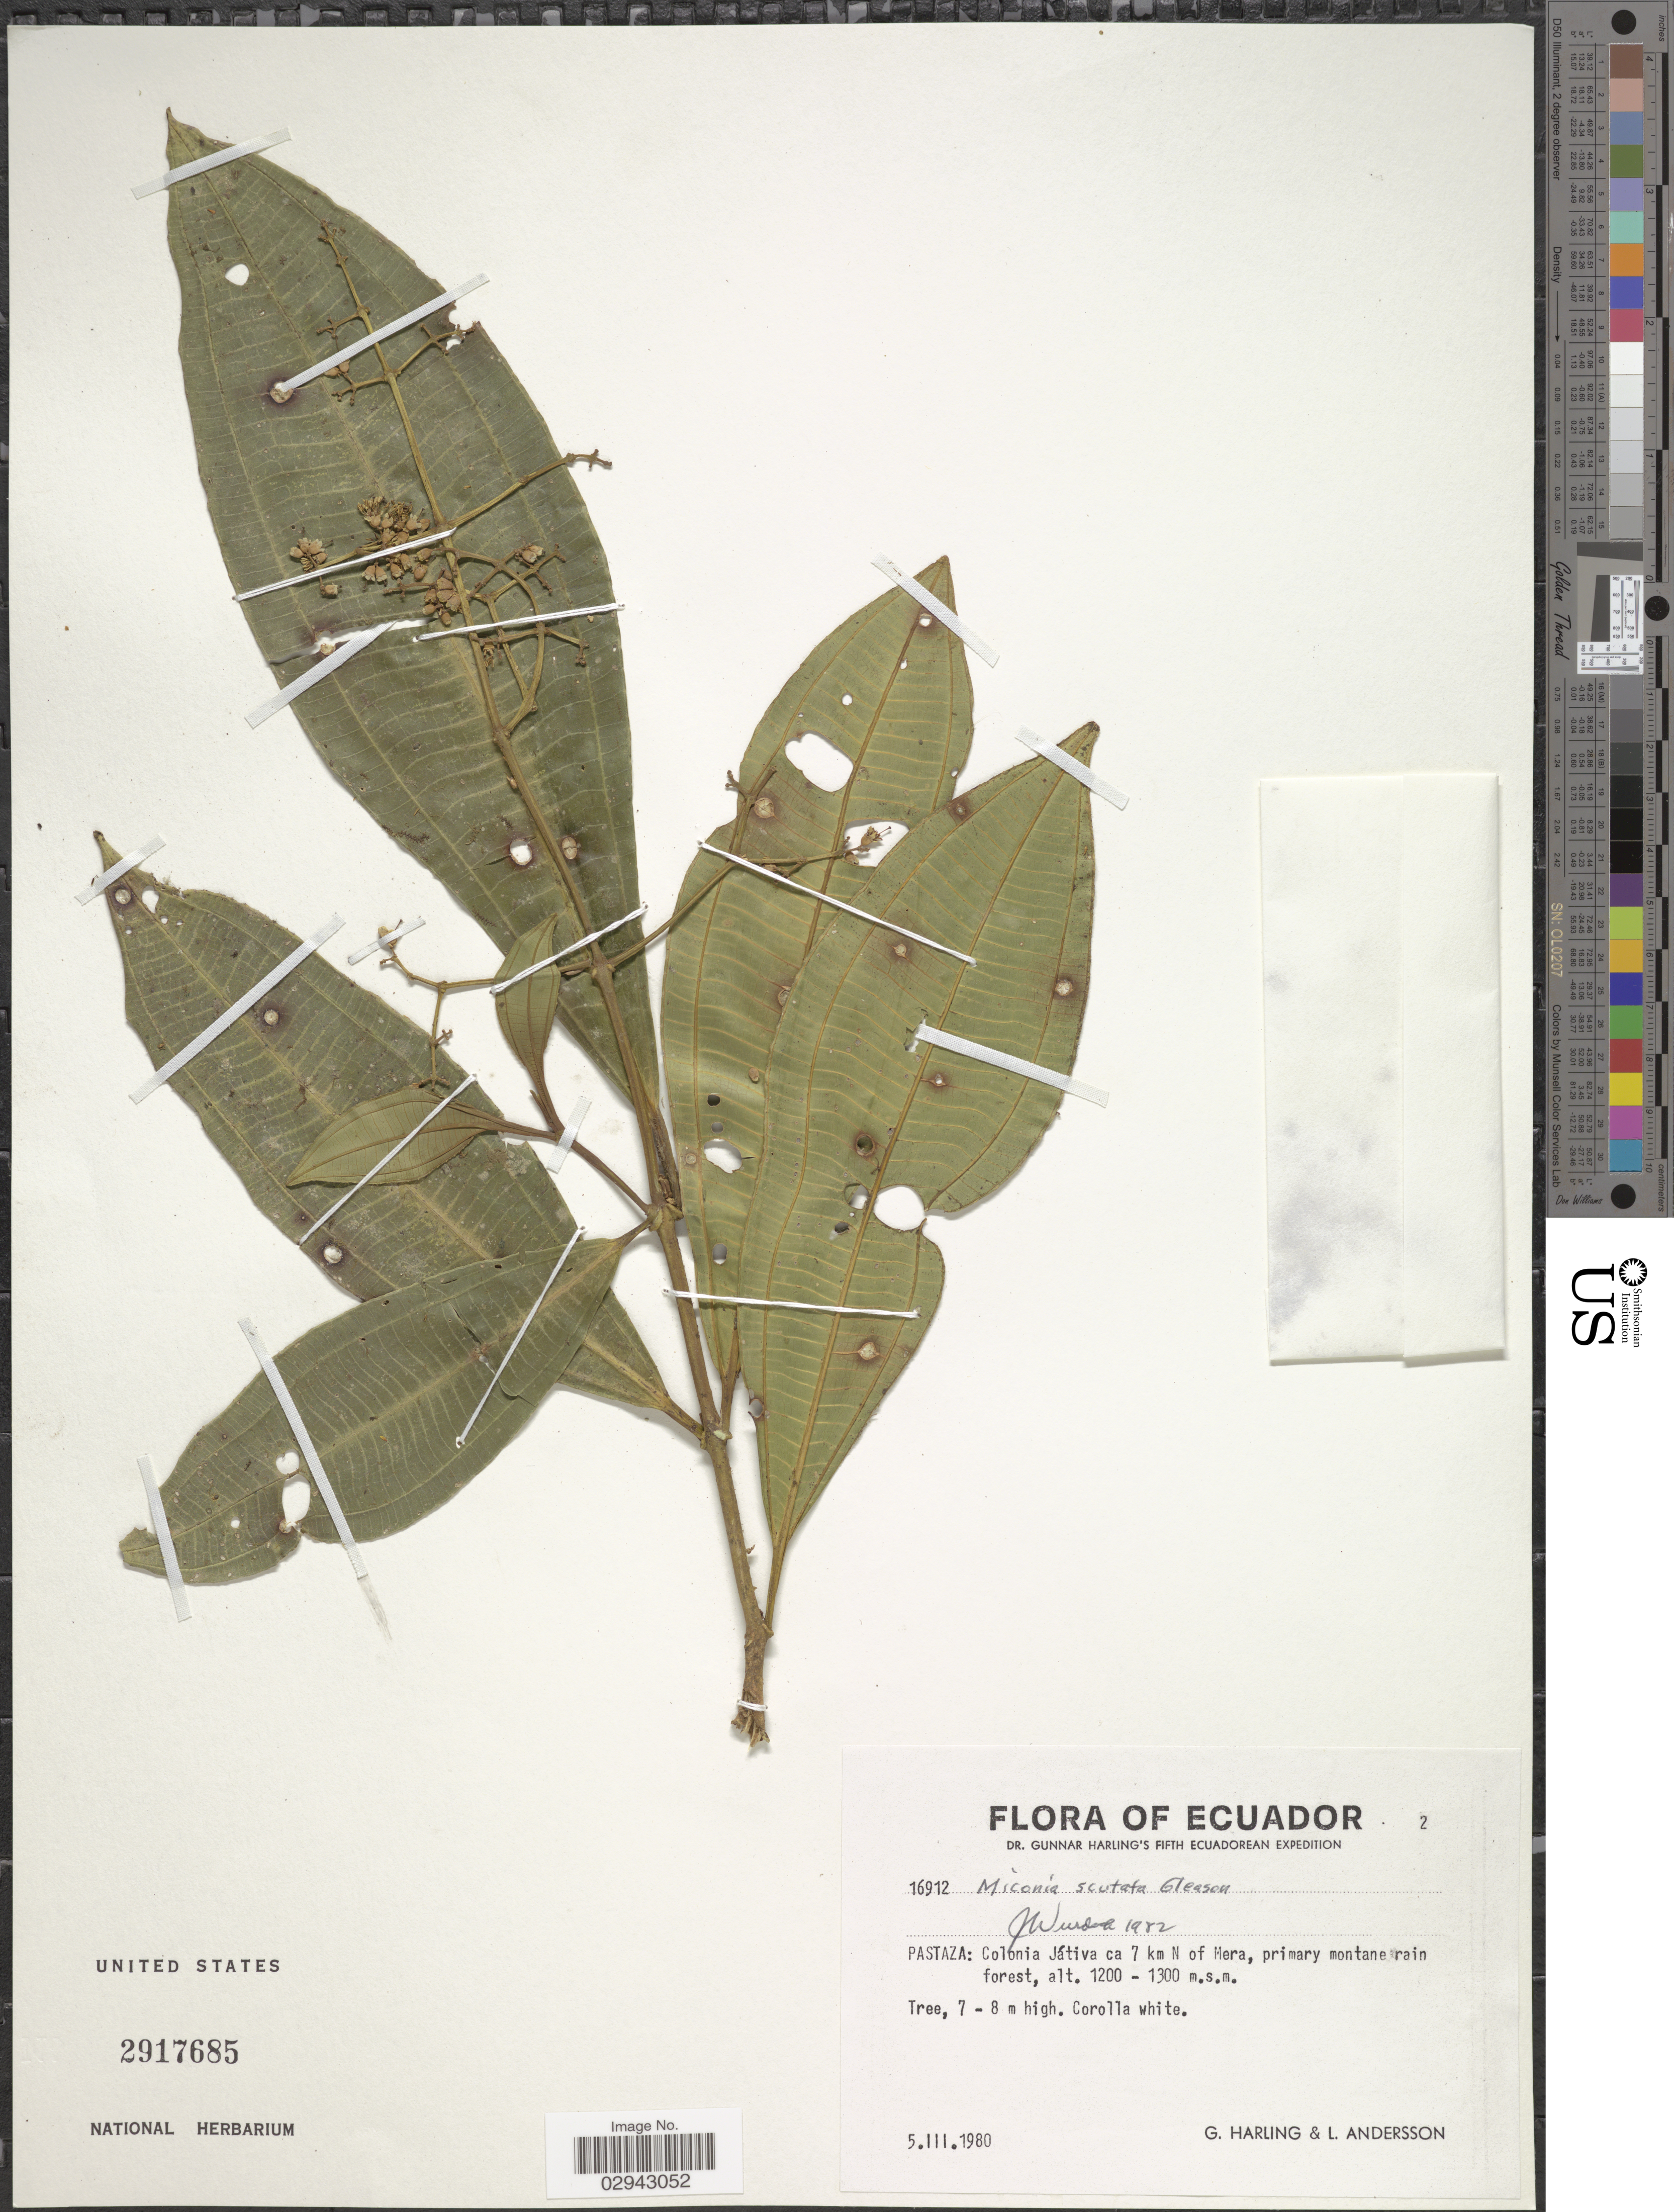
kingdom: Plantae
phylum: Tracheophyta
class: Magnoliopsida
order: Myrtales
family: Melastomataceae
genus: Miconia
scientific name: Miconia scutata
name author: Gleason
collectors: G. Harling & L. Andersson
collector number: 16912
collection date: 1980-03-05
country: Ecuador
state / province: Pastaza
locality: Colonia Játiva ca 7 km N of Mera.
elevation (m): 1200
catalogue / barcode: US 2917685